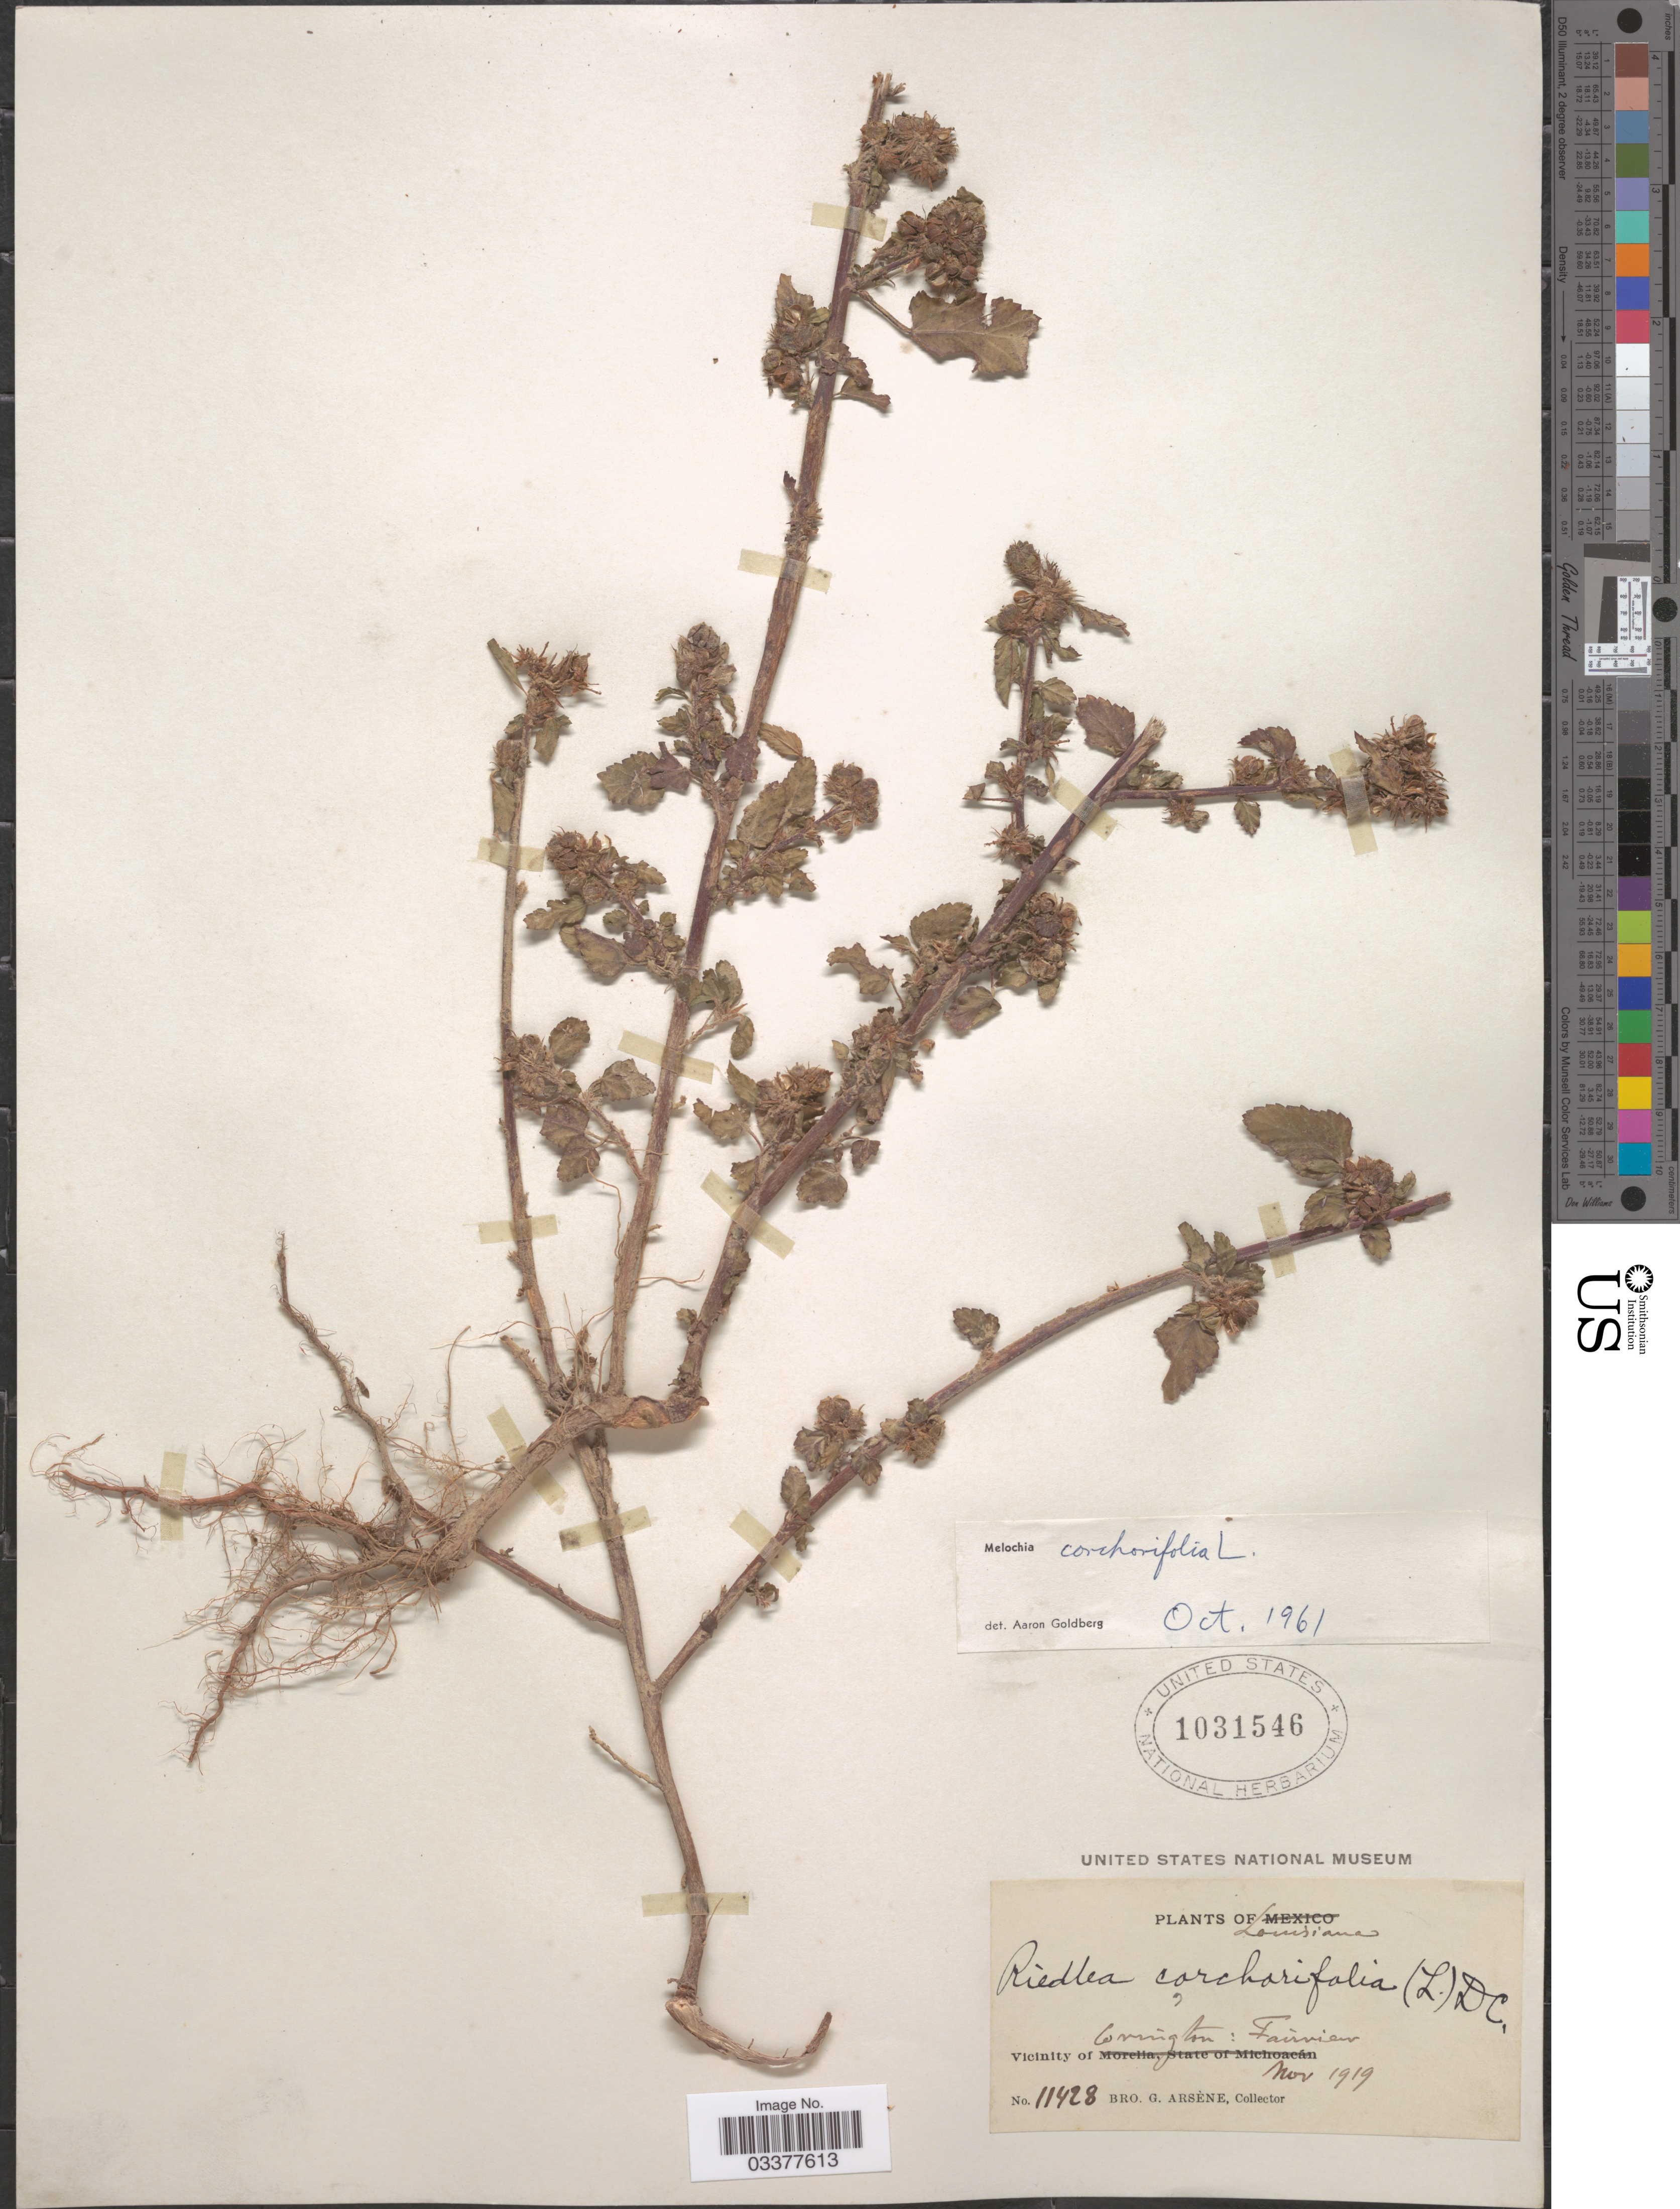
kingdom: Plantae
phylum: Tracheophyta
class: Magnoliopsida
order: Malvales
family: Malvaceae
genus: Melochia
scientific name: Melochia corchorifolia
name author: L.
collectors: Bro. G. Arsène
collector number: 11428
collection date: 1919-11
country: United States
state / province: Louisiana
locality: Vicinity of Covington: Fairview.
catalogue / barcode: US 1031546